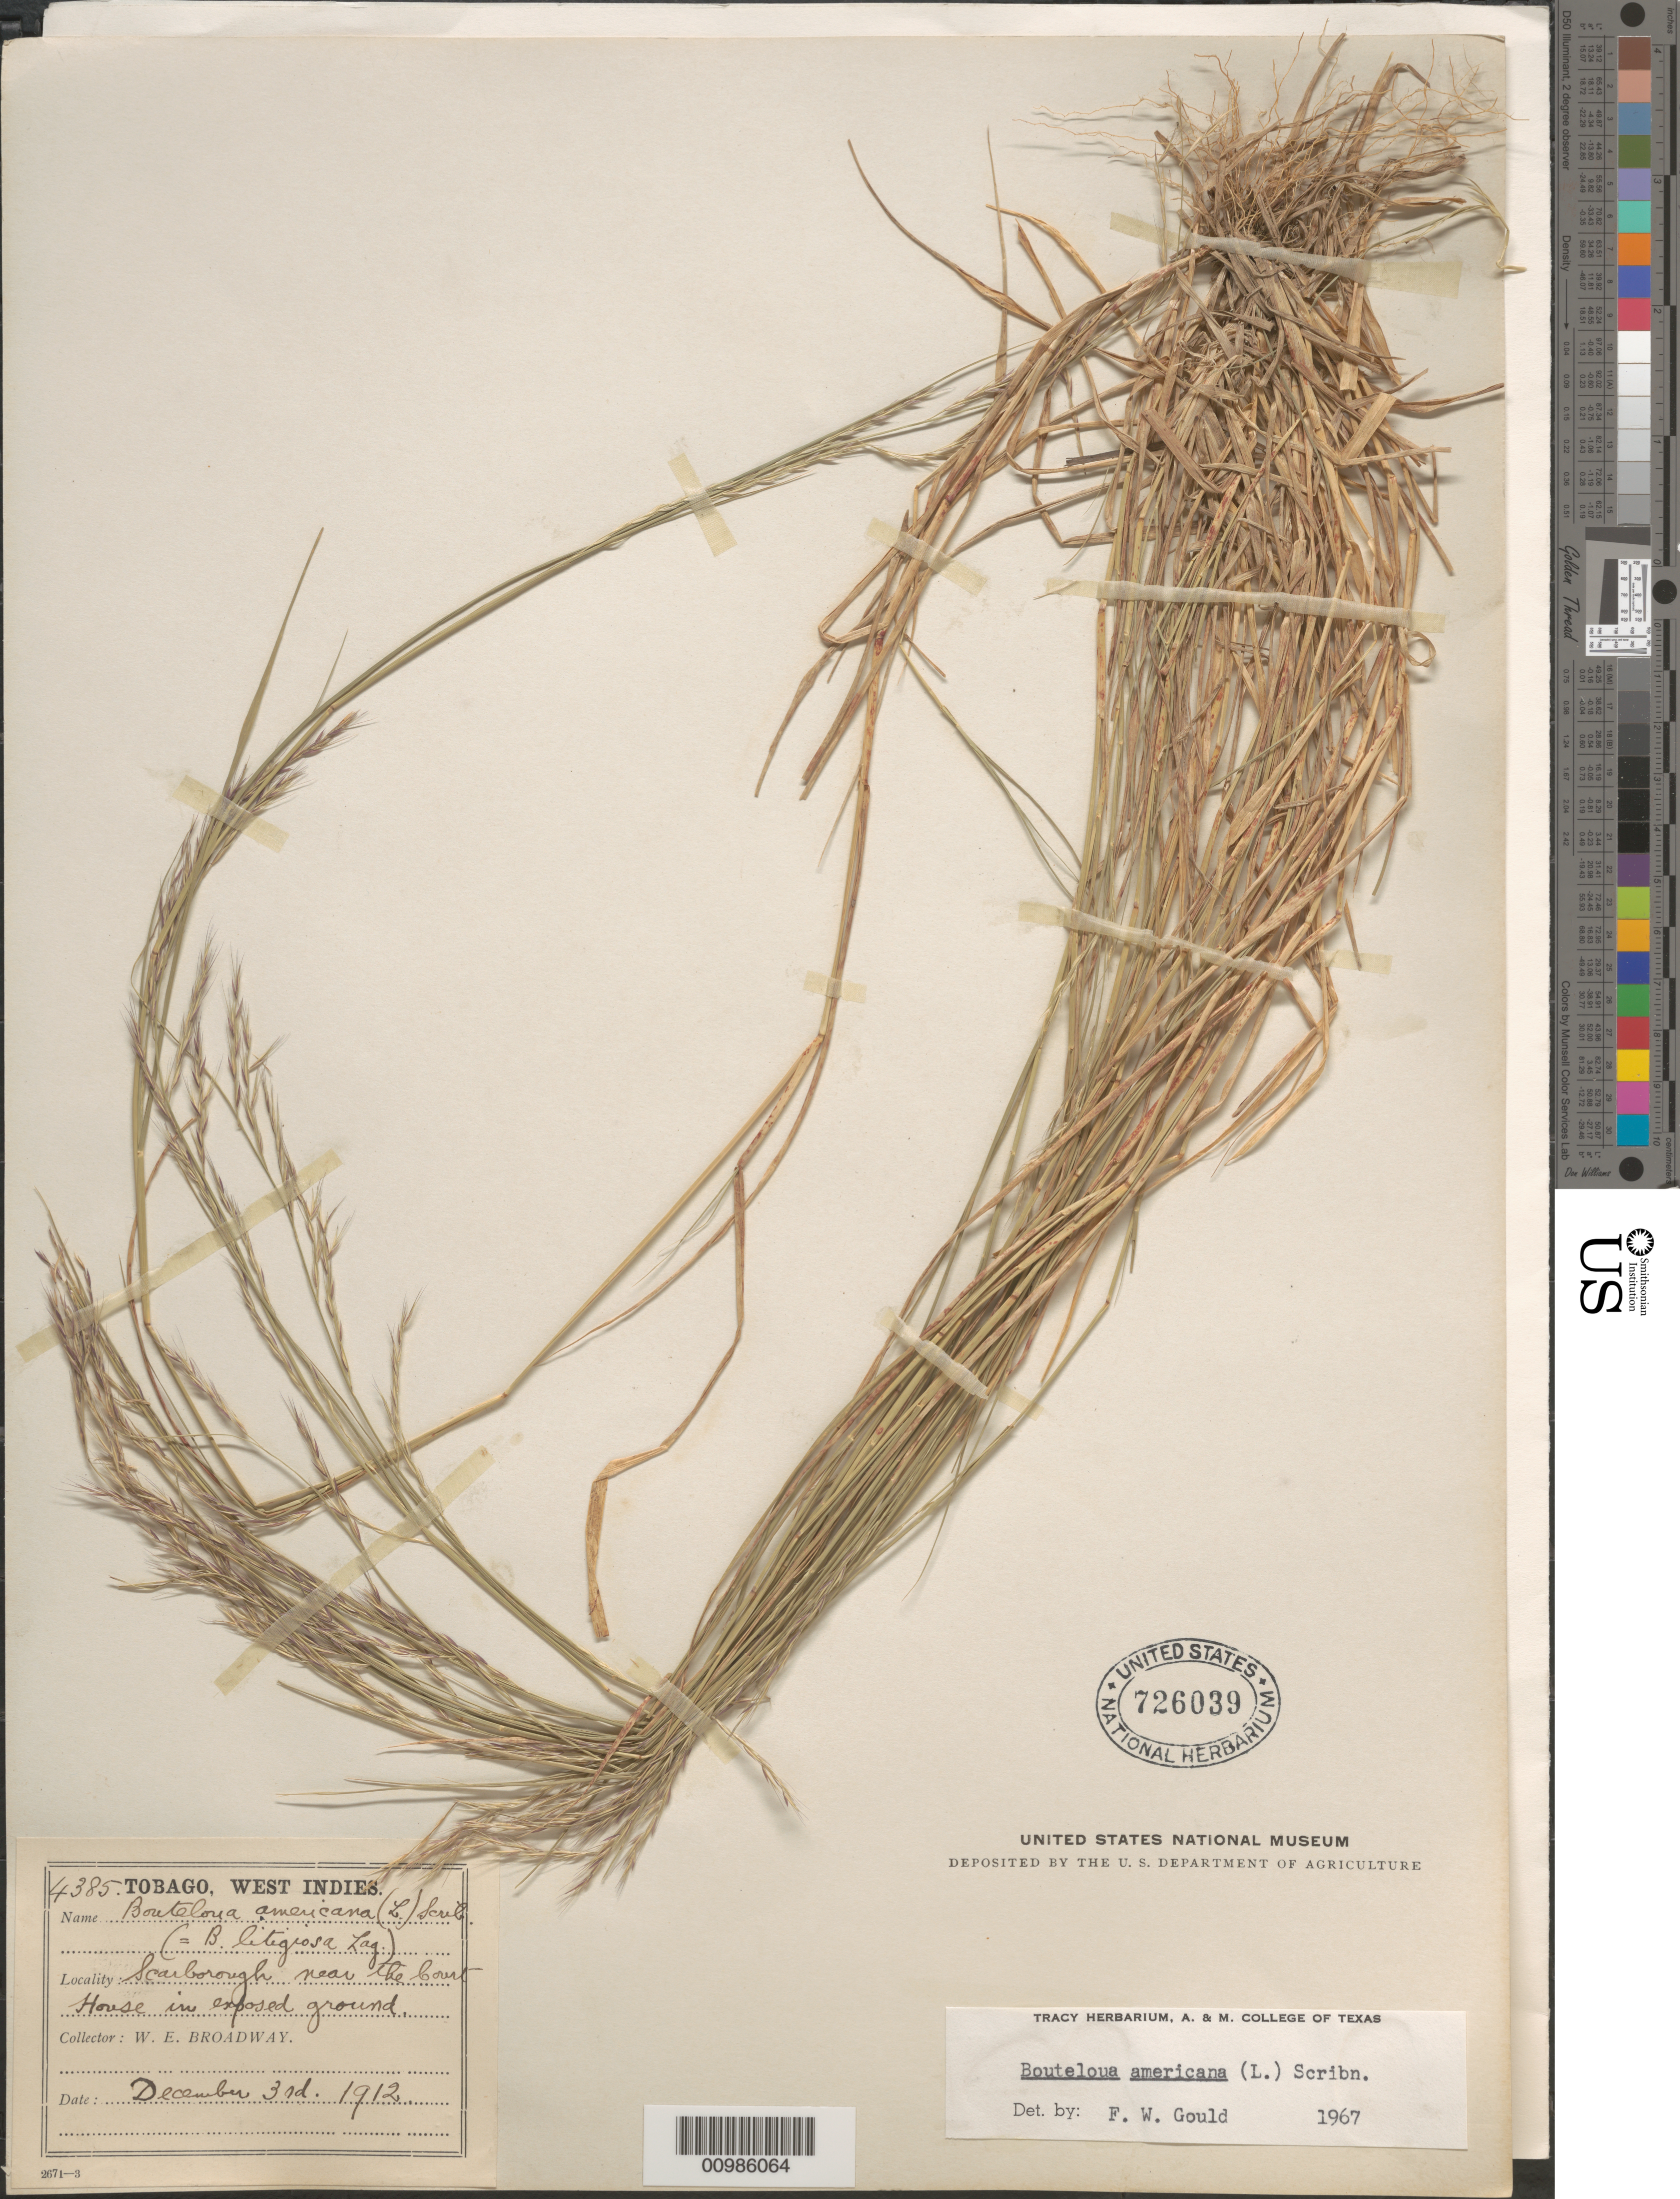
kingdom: Plantae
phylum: Tracheophyta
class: Liliopsida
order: Poales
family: Poaceae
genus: Bouteloua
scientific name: Bouteloua americana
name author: (L.) Scribn.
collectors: W. E. Broadway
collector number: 4385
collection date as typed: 03 Dec 1912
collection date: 1912-12-03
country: Trinidad and Tobago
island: Tobago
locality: Scarborough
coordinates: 0 N, 0 E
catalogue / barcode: US 726039